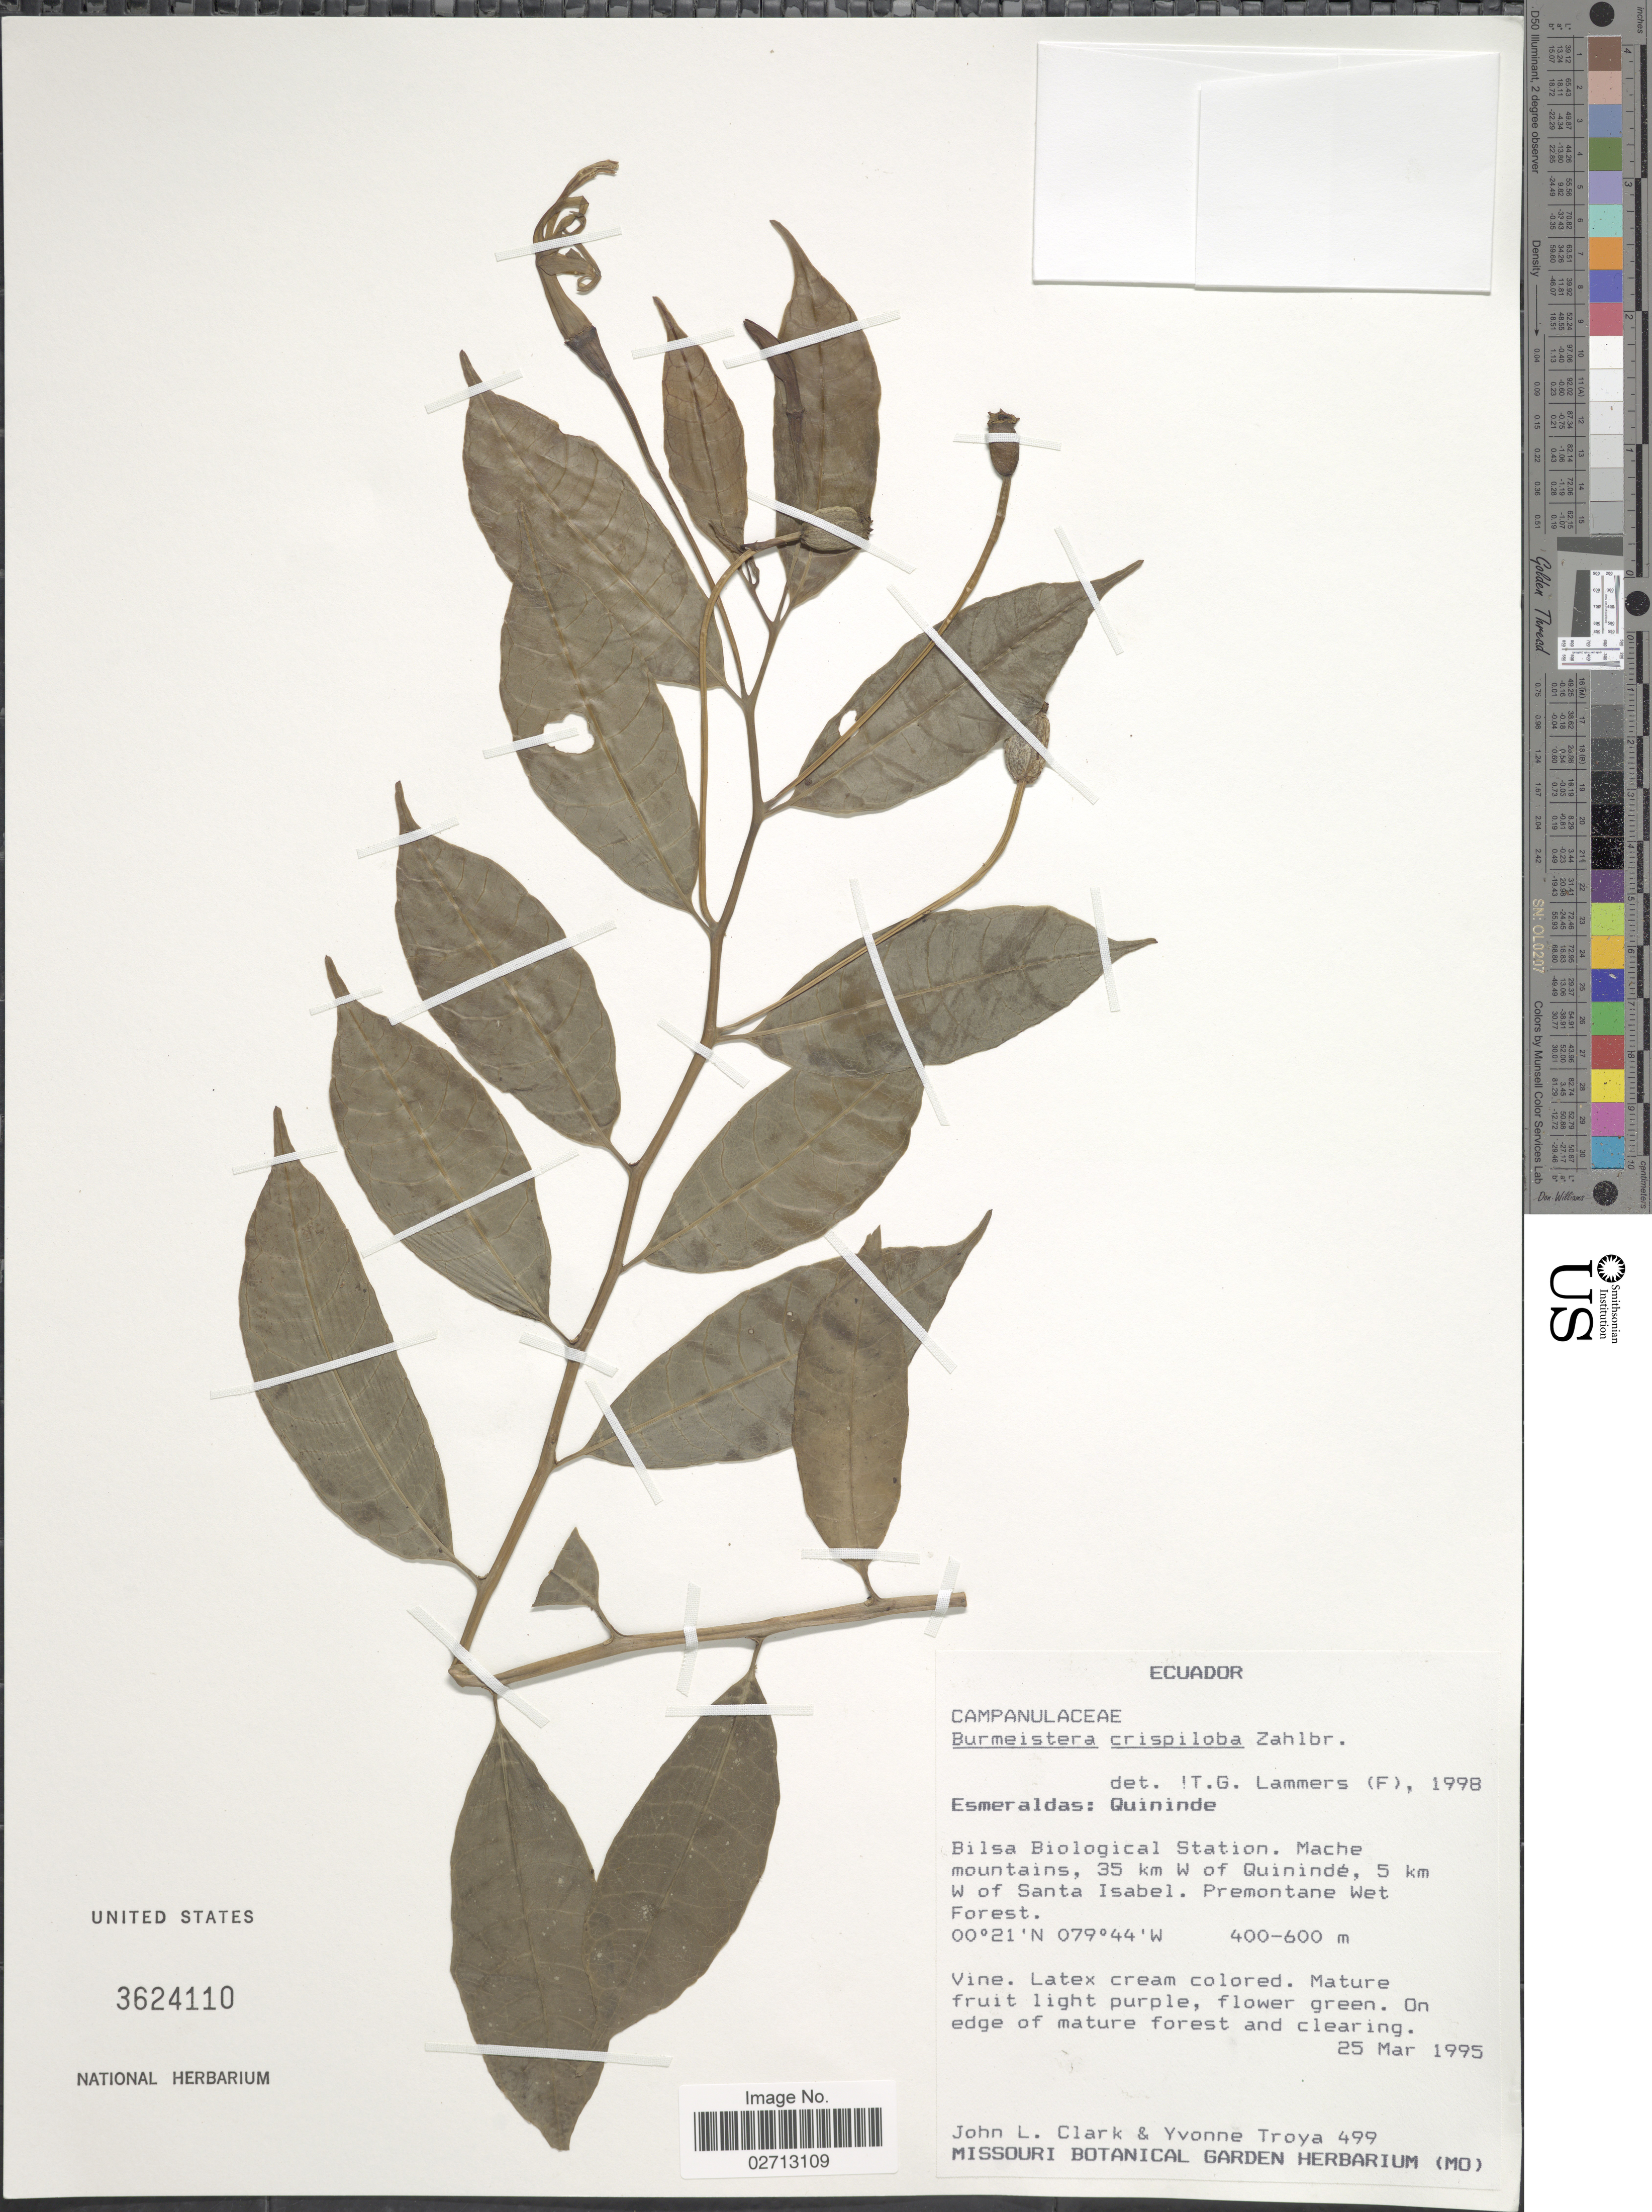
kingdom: Plantae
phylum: Tracheophyta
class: Magnoliopsida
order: Asterales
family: Campanulaceae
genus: Burmeistera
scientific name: Burmeistera crispiloba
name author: Zahlbr.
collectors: J. L. Clark & Y. Troya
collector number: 499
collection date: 1995-03-25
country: Ecuador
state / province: Esmeraldas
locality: Quininde. Bilsa Biological Station. Mache mountains, 35 km W of Quininde, 5 km W of Santa Isabel.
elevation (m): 400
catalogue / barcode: US 3624110